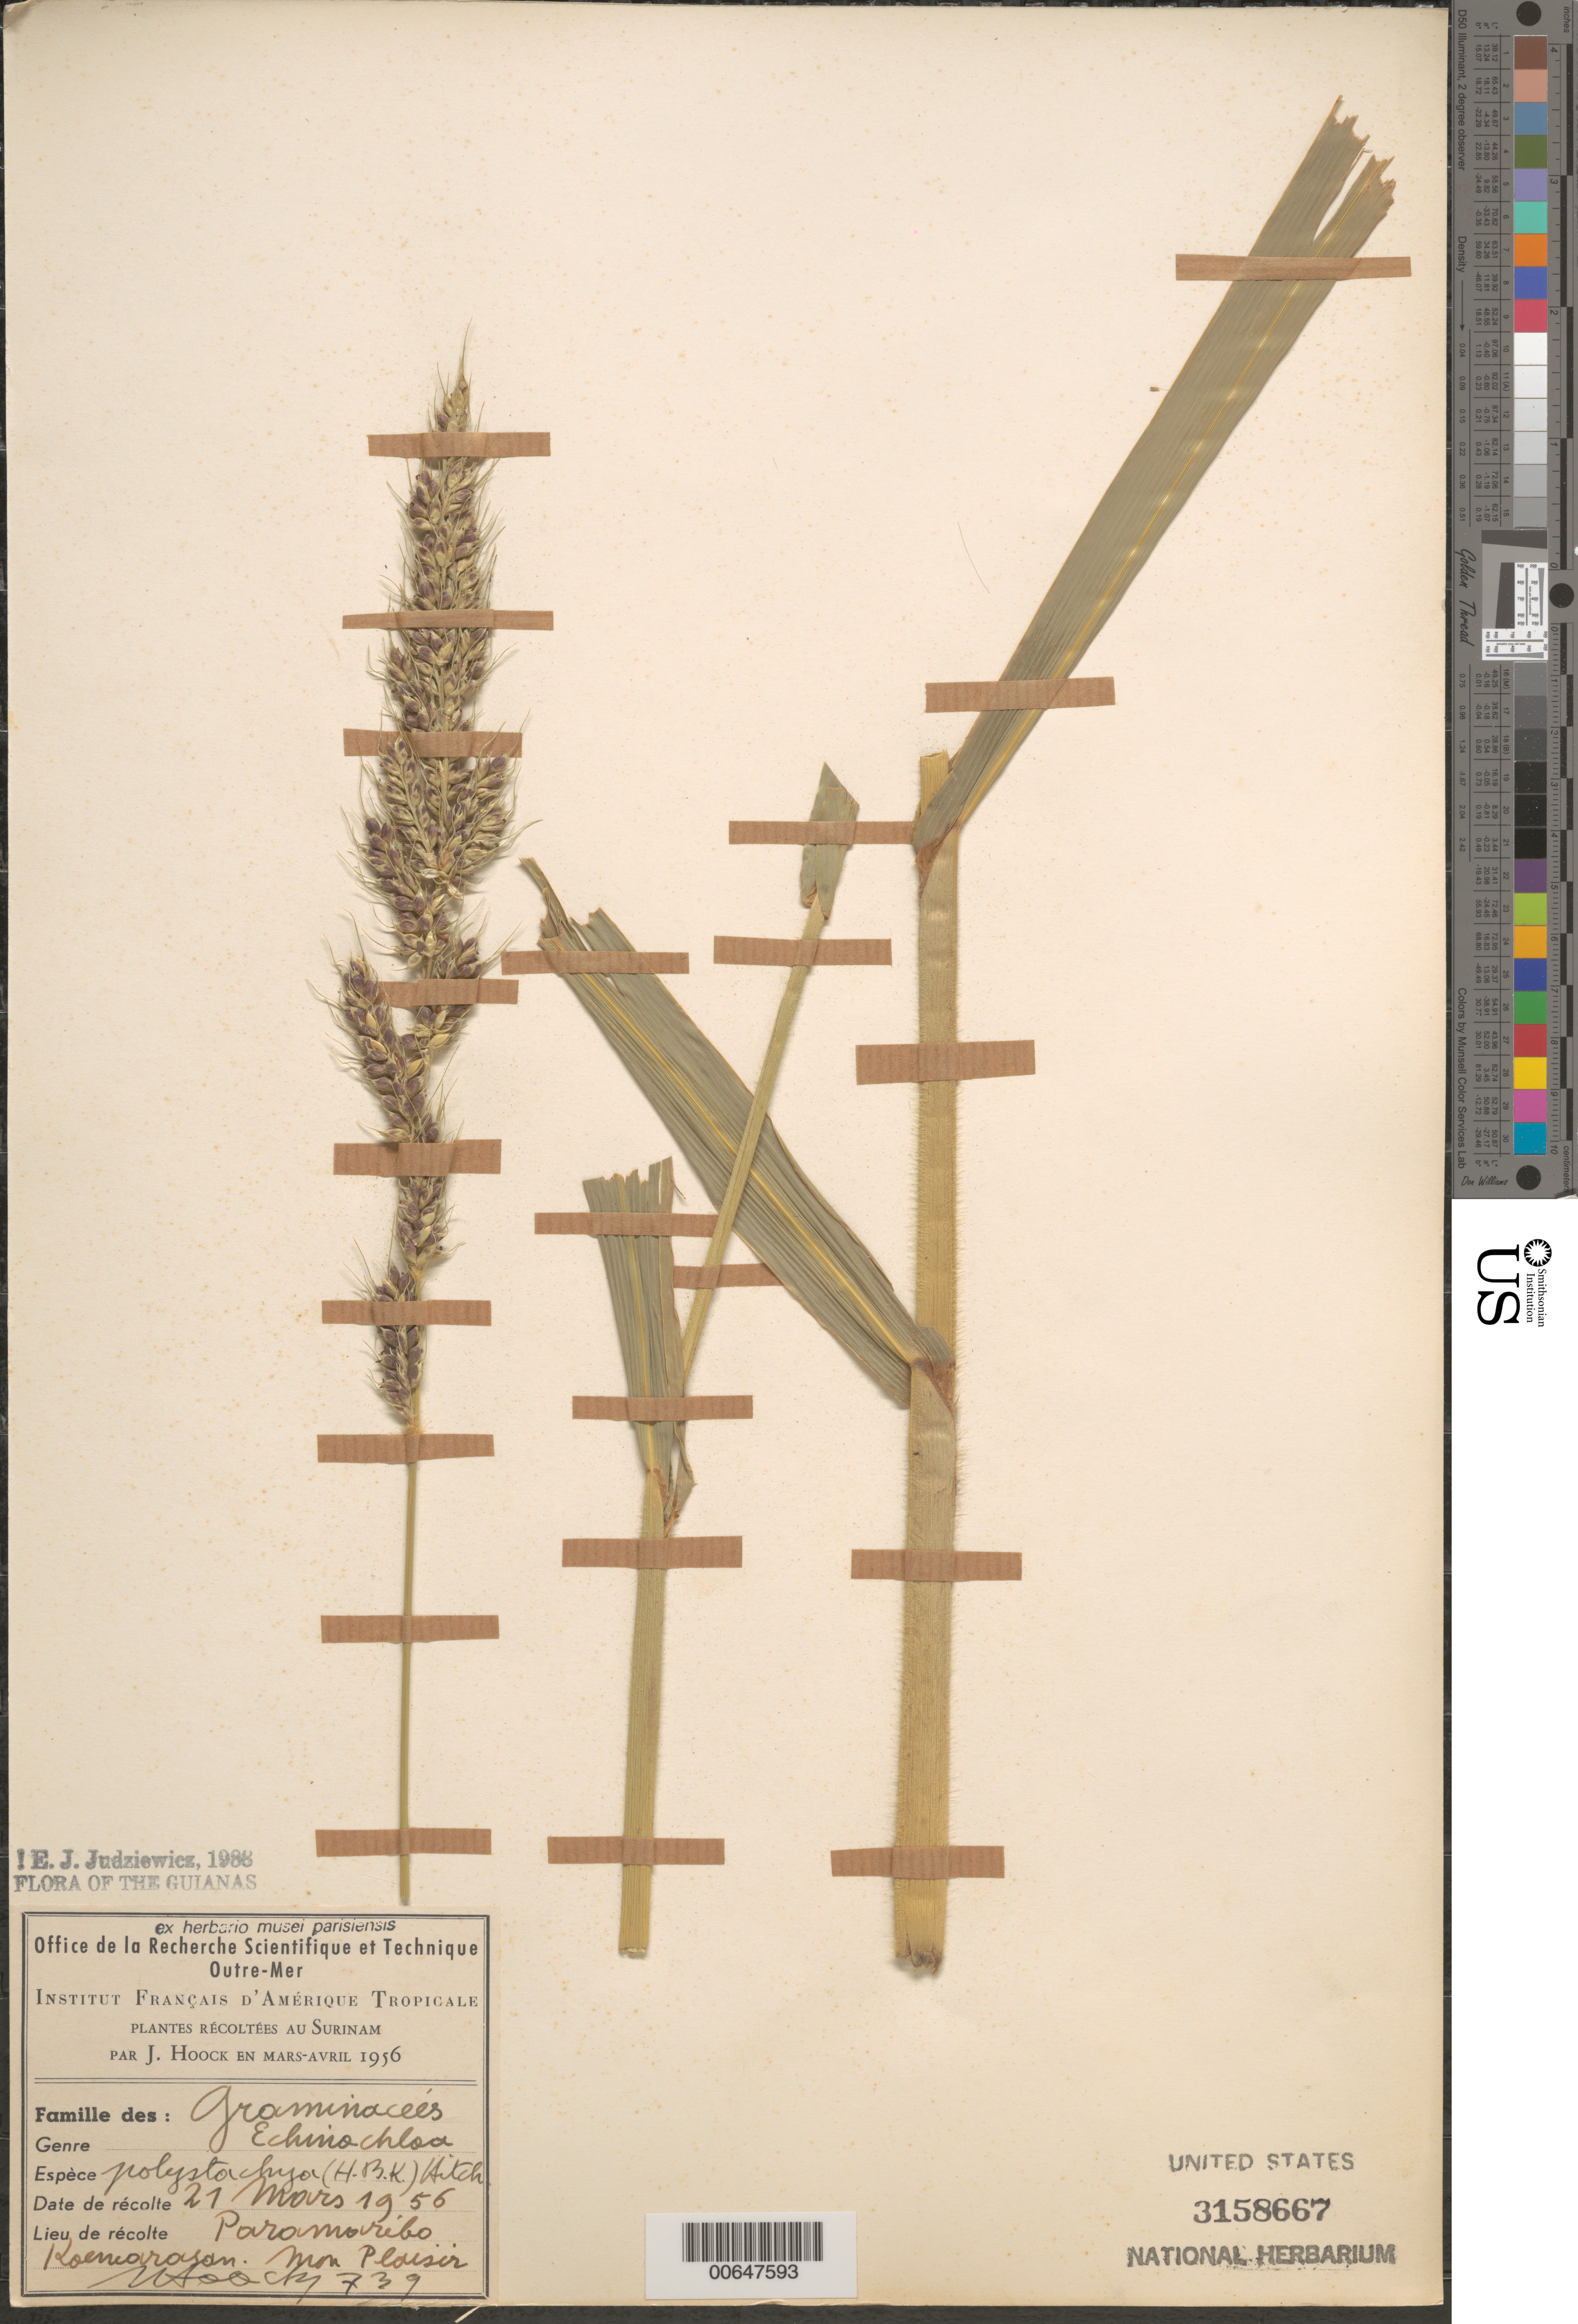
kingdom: Plantae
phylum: Tracheophyta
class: Liliopsida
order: Poales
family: Poaceae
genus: Echinochloa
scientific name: Echinochloa polystachya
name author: (Kunth) Hitchc.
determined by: Judziewicz, E. J.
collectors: J. Hoock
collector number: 739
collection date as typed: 21-Mar-56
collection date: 1956-03-21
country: Suriname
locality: Paramaribo, Koenearasan, Mon Plaisir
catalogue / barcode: US 3158667